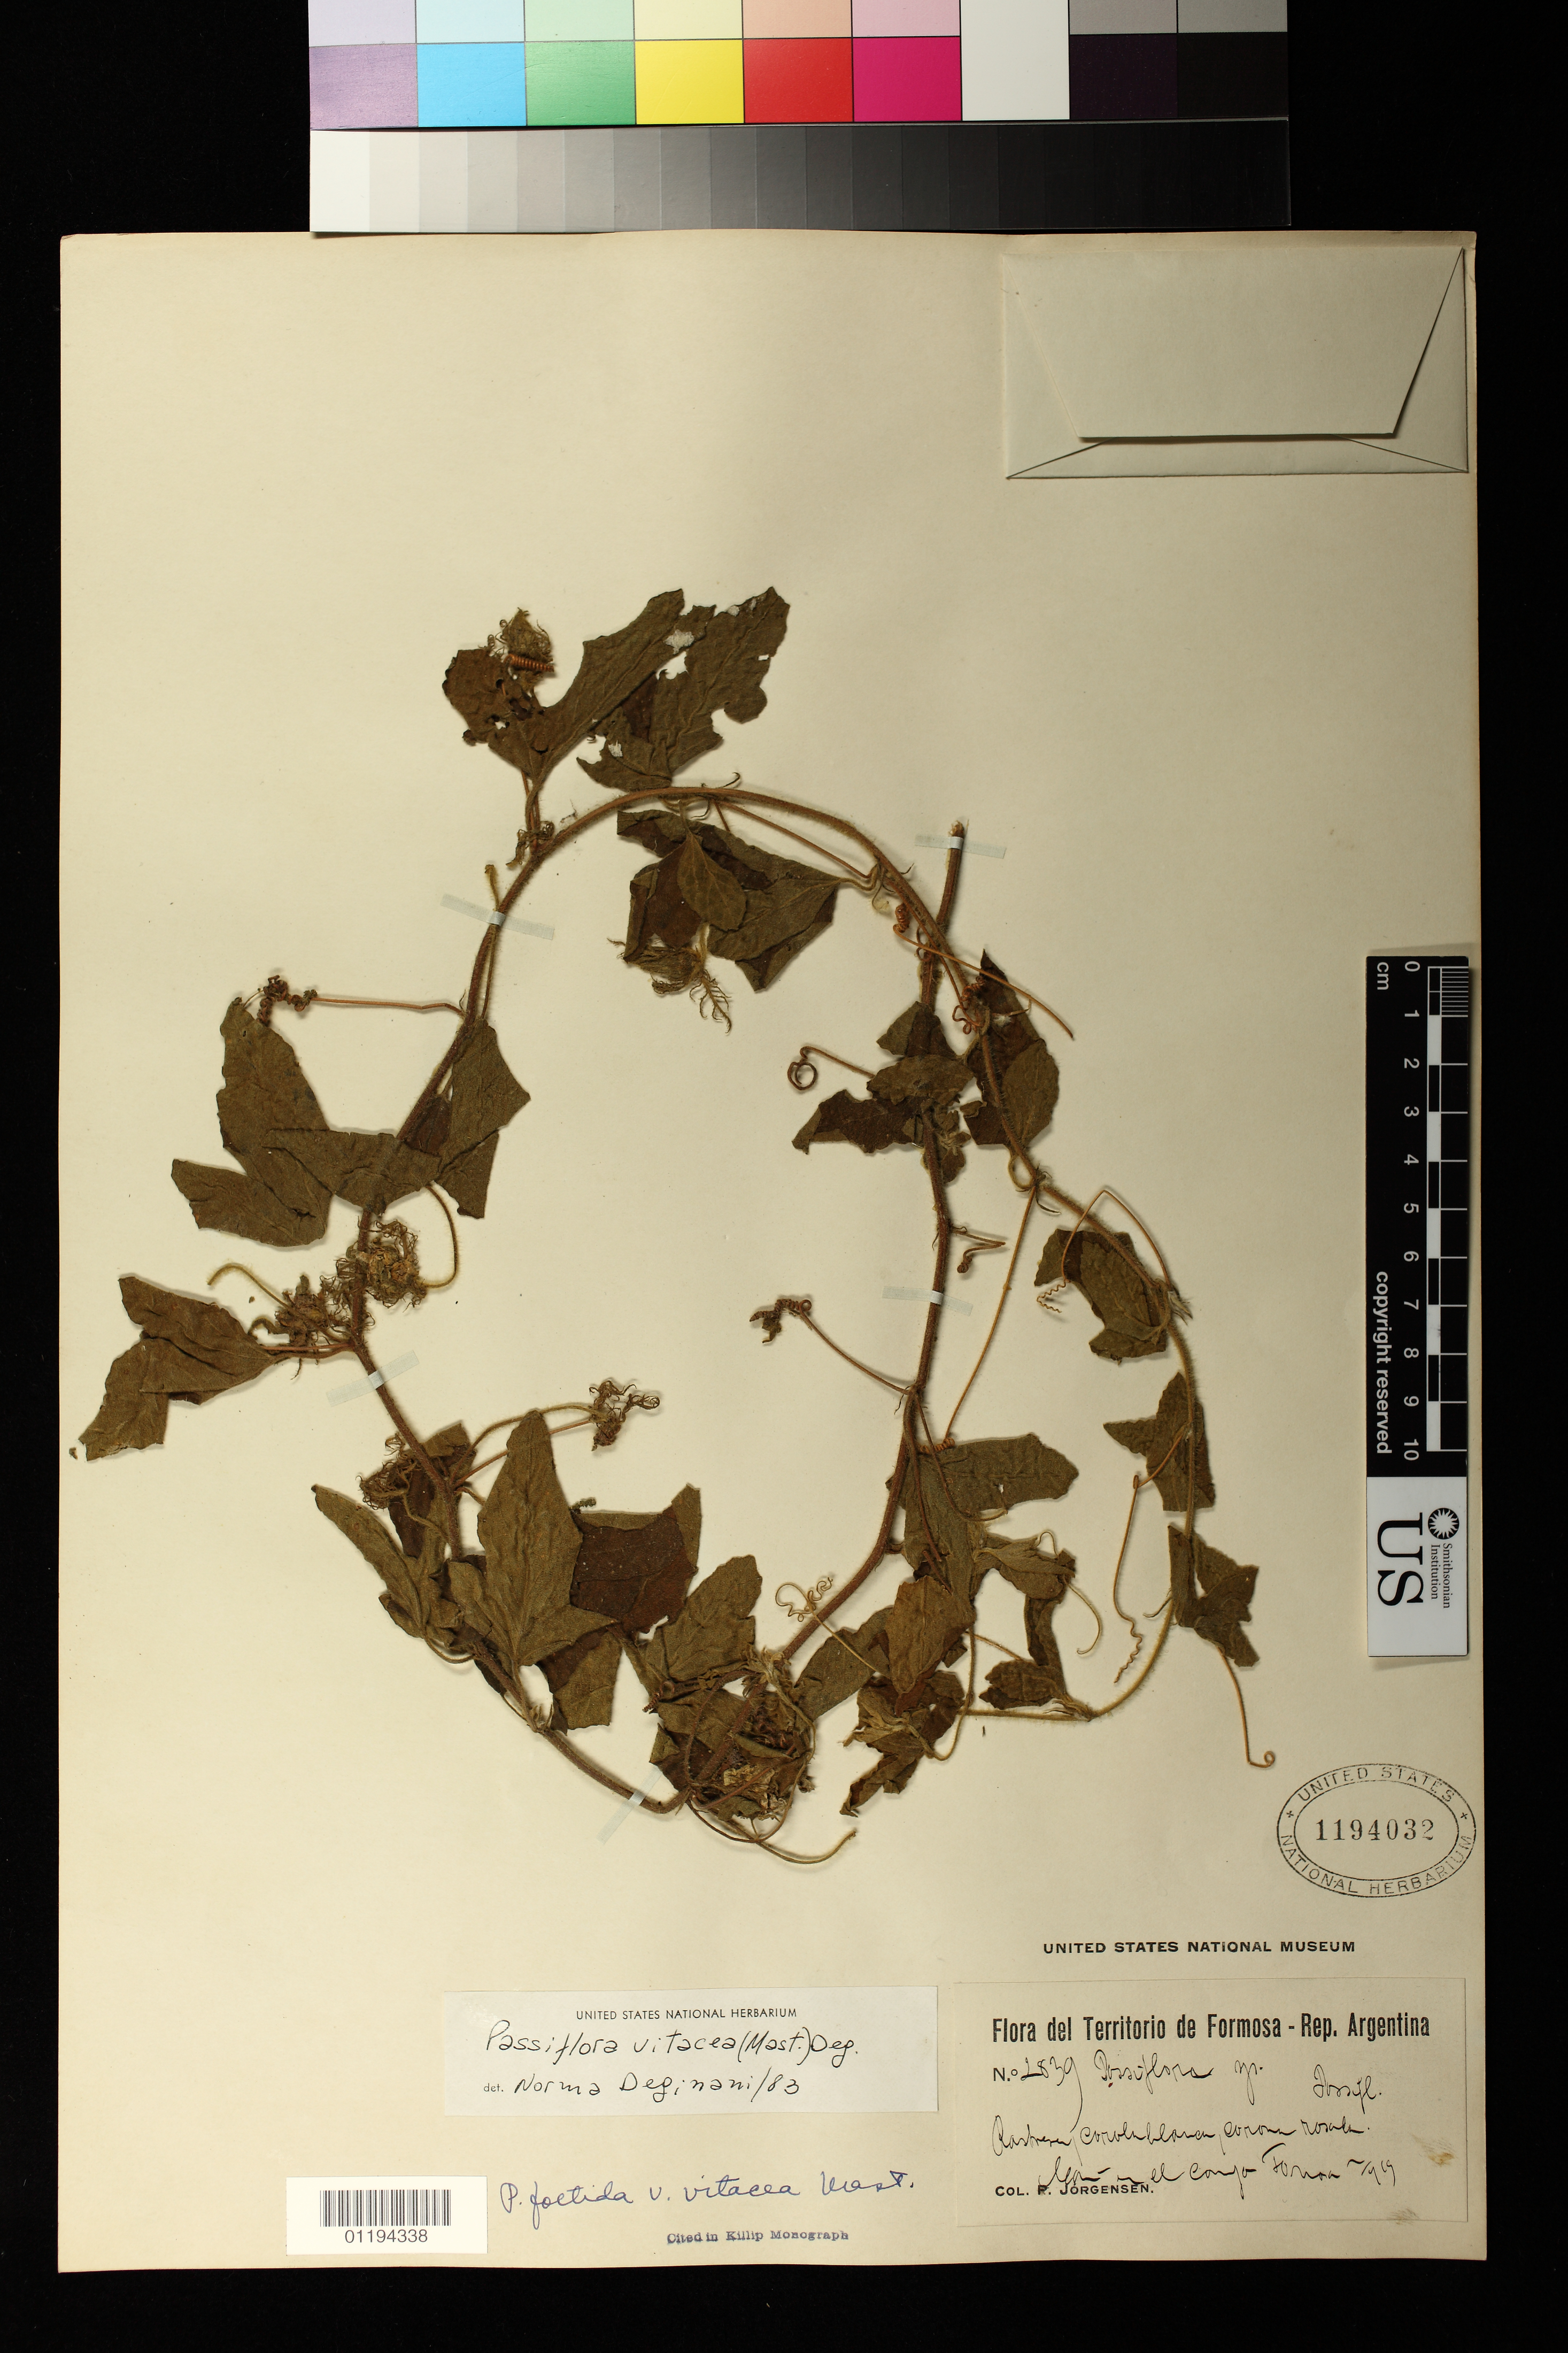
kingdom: Plantae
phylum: Tracheophyta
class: Magnoliopsida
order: Malpighiales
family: Passifloraceae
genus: Passiflora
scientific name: Passiflora chrysophylla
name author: Chodat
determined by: Svoboda, H. T.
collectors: P. Jörgensen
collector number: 2839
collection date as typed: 1919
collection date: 1919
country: Argentina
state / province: Formosa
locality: En el campo Formosa [interpreted].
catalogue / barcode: US 1194032